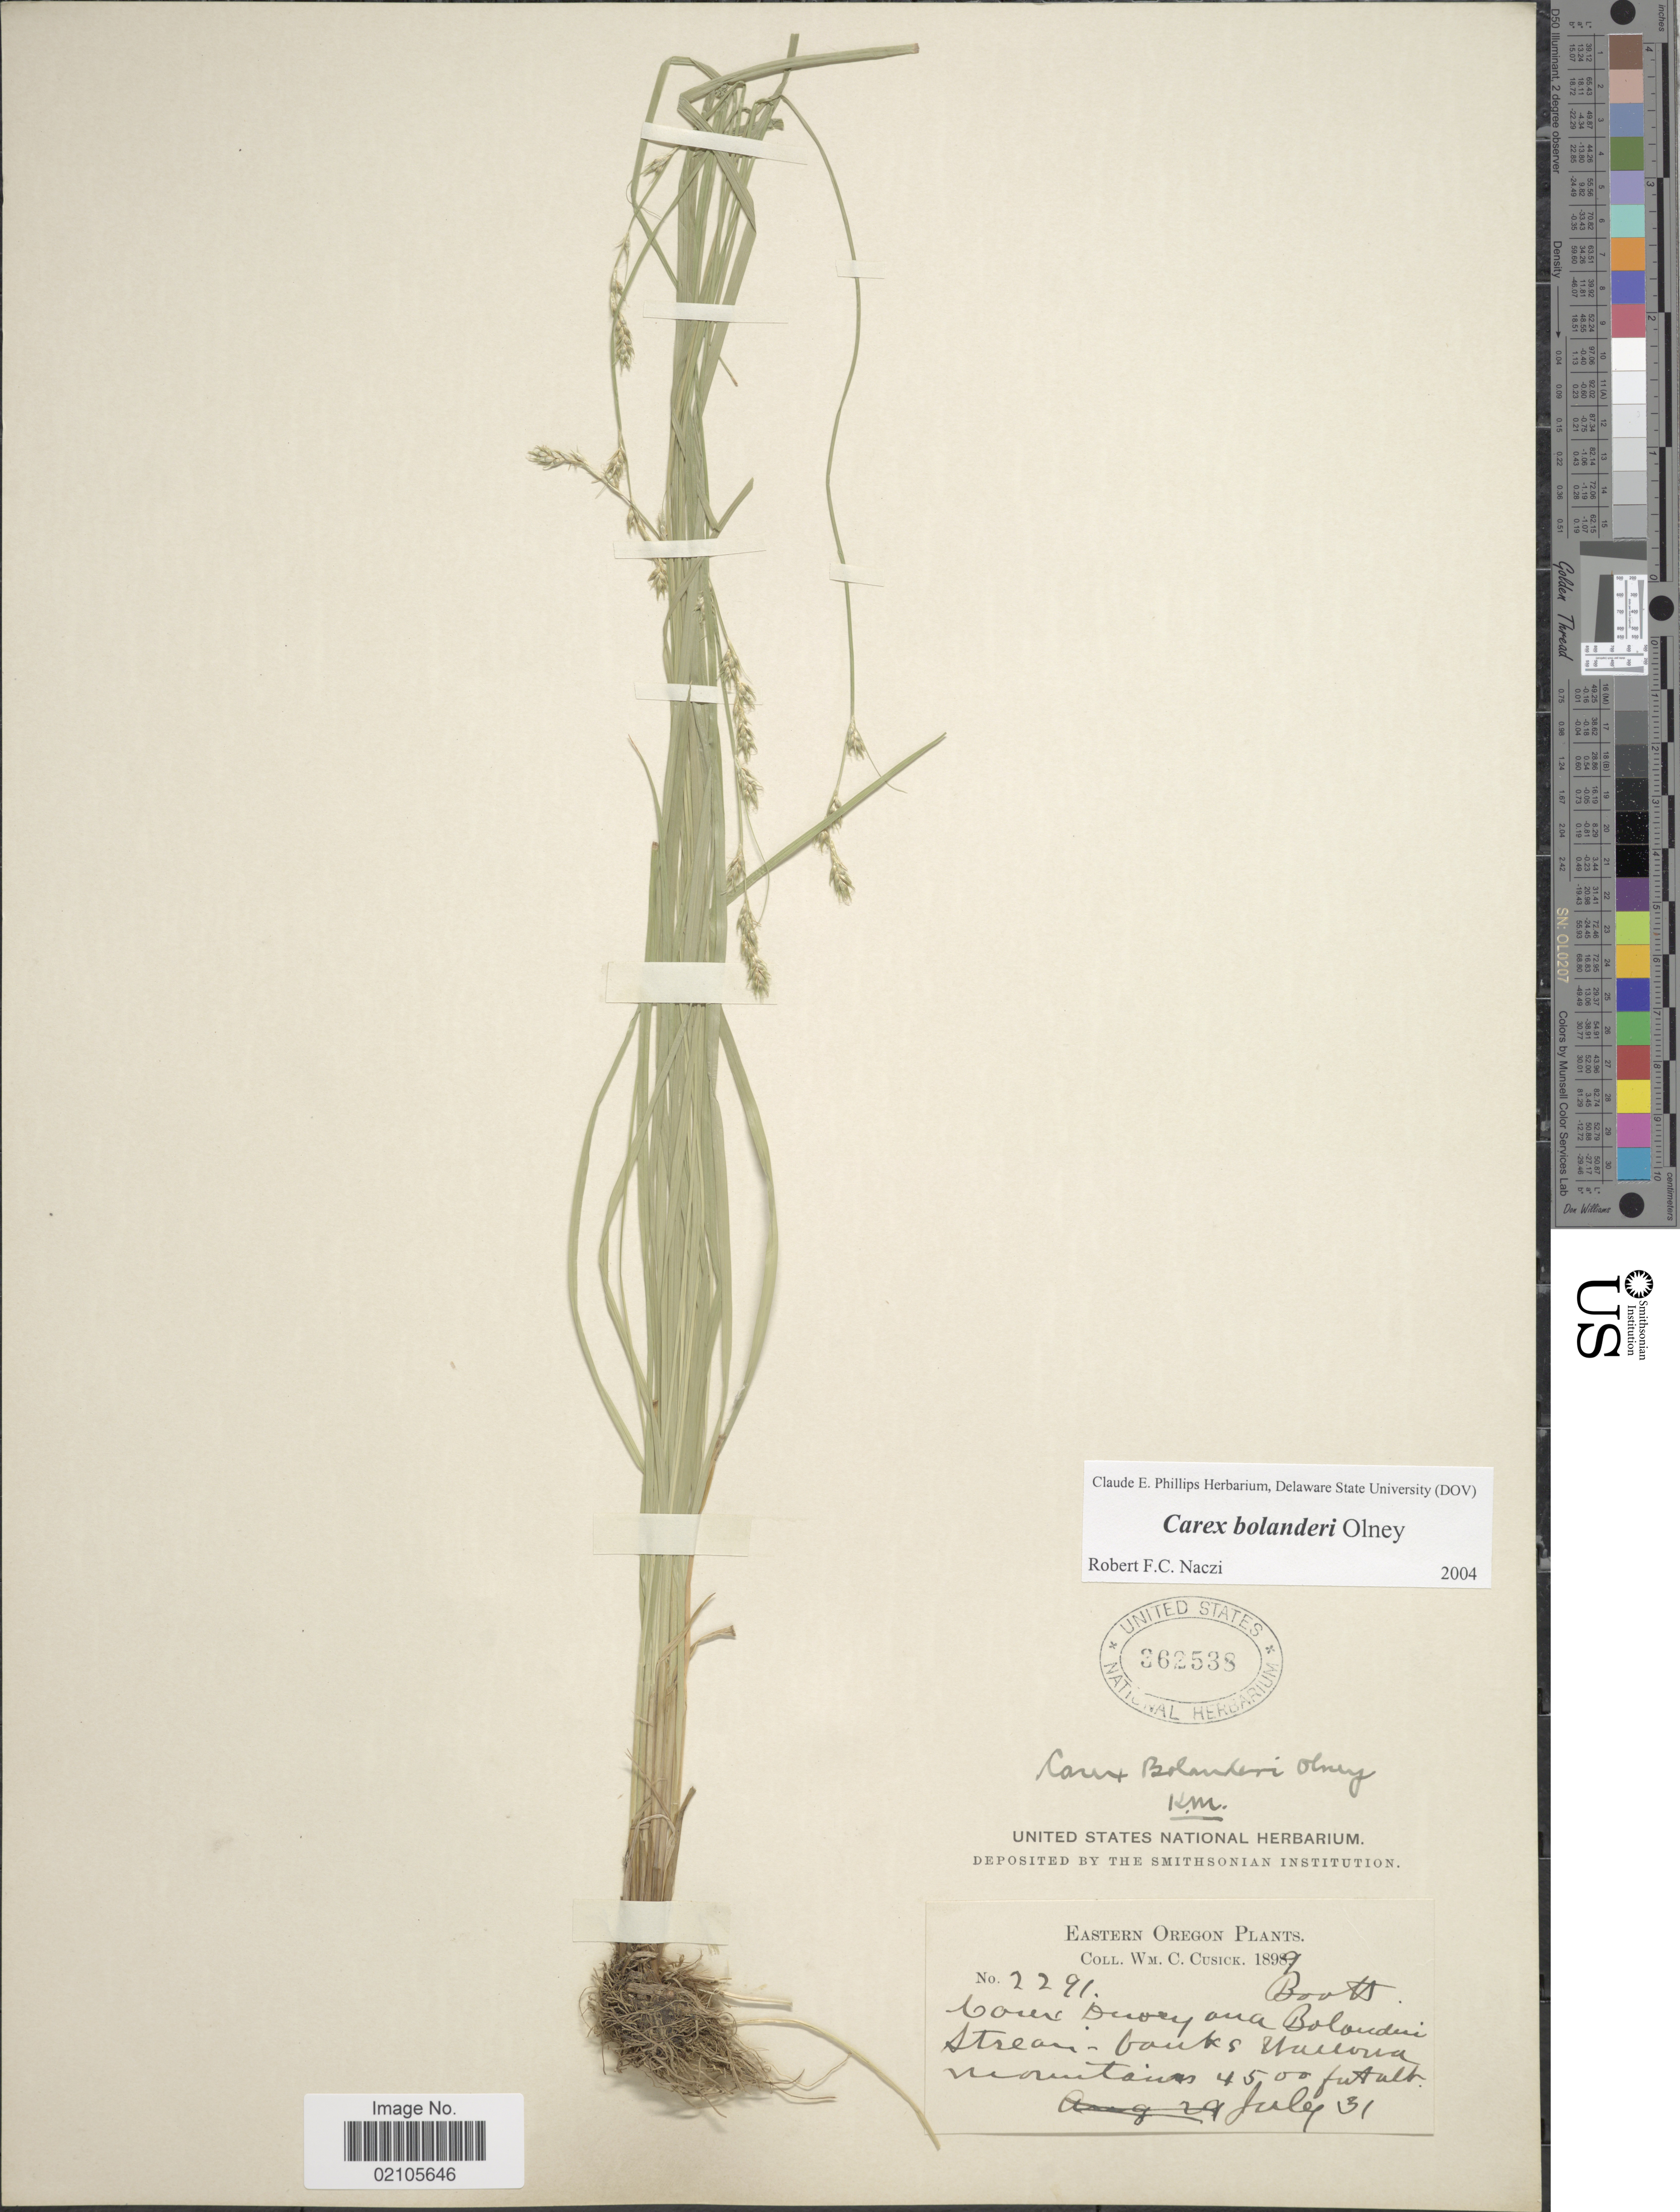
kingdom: Plantae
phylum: Tracheophyta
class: Liliopsida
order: Poales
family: Cyperaceae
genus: Carex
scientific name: Carex bolanderi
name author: Olney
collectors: W. C. Cusick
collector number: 2291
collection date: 1899-07-31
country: United States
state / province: Oregon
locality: Eastern Oregon, Stream banks Wallona Mountains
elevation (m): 1372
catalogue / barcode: US 362538